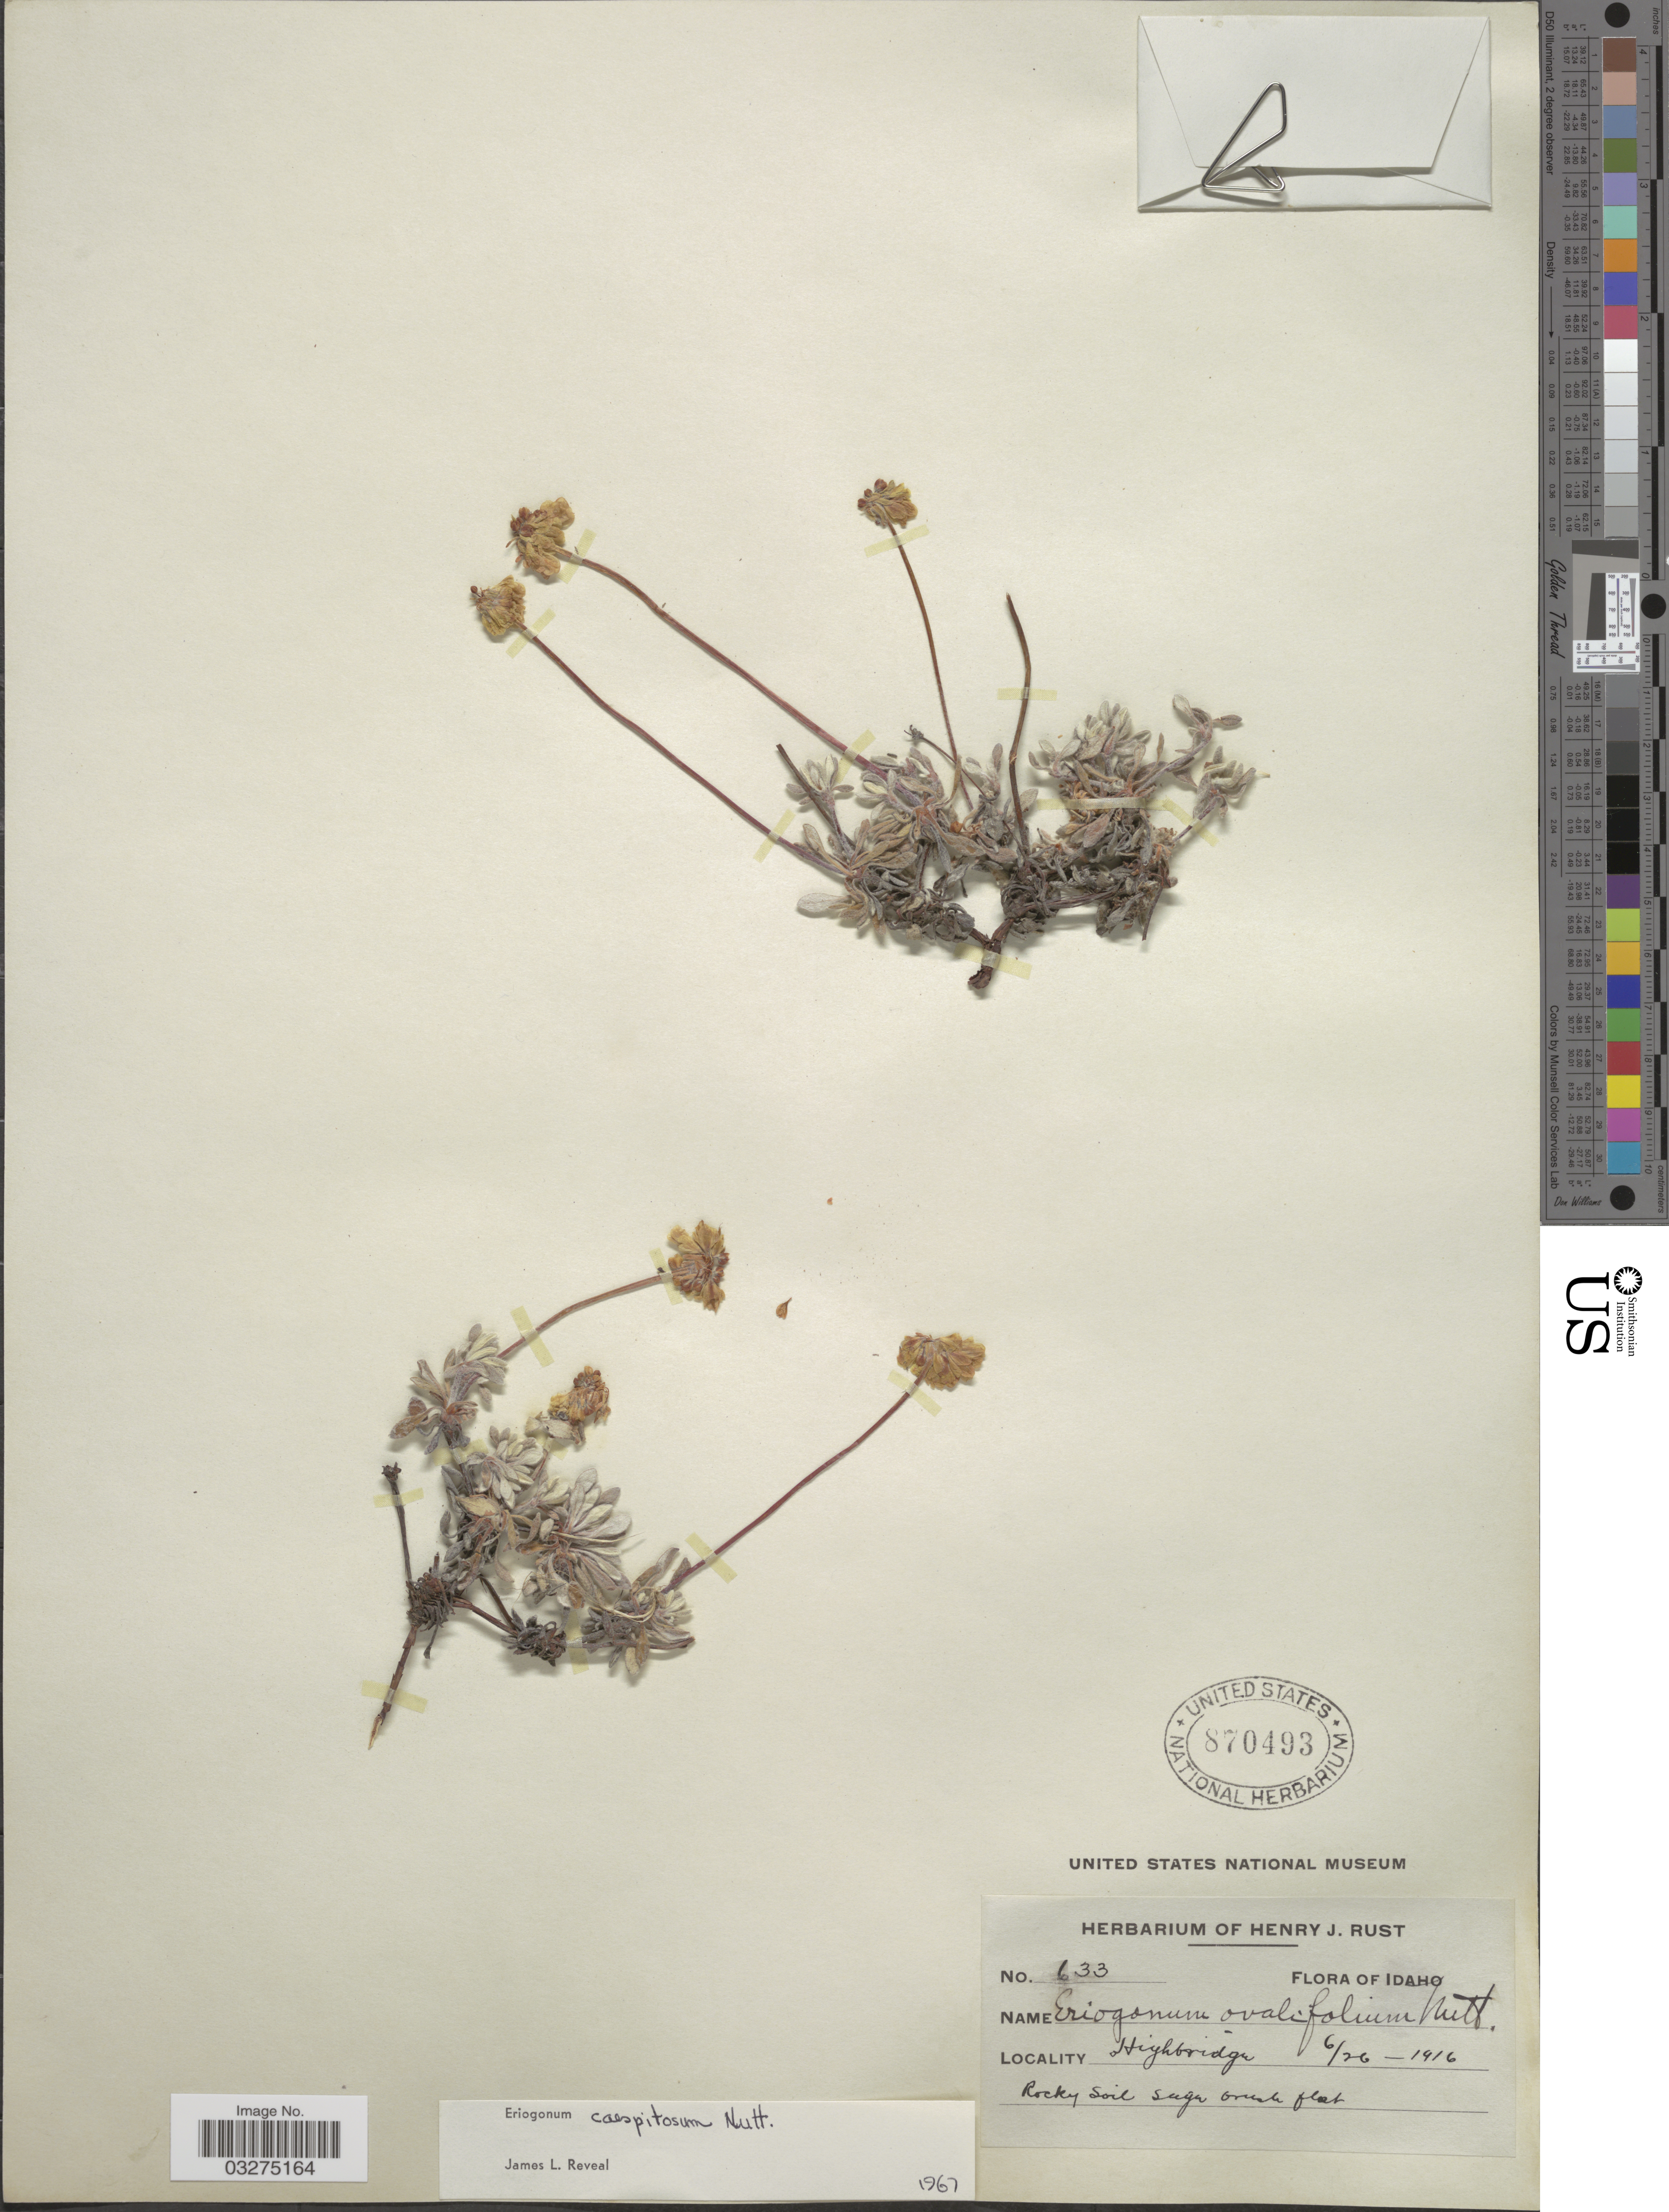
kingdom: Plantae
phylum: Tracheophyta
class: Magnoliopsida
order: Caryophyllales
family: Polygonaceae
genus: Eriogonum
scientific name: Eriogonum caespitosum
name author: Nutt.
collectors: ex herb. Henry J. Rust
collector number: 633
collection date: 1916-06-26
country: United States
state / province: Idaho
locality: Highbridge.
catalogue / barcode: US 870493